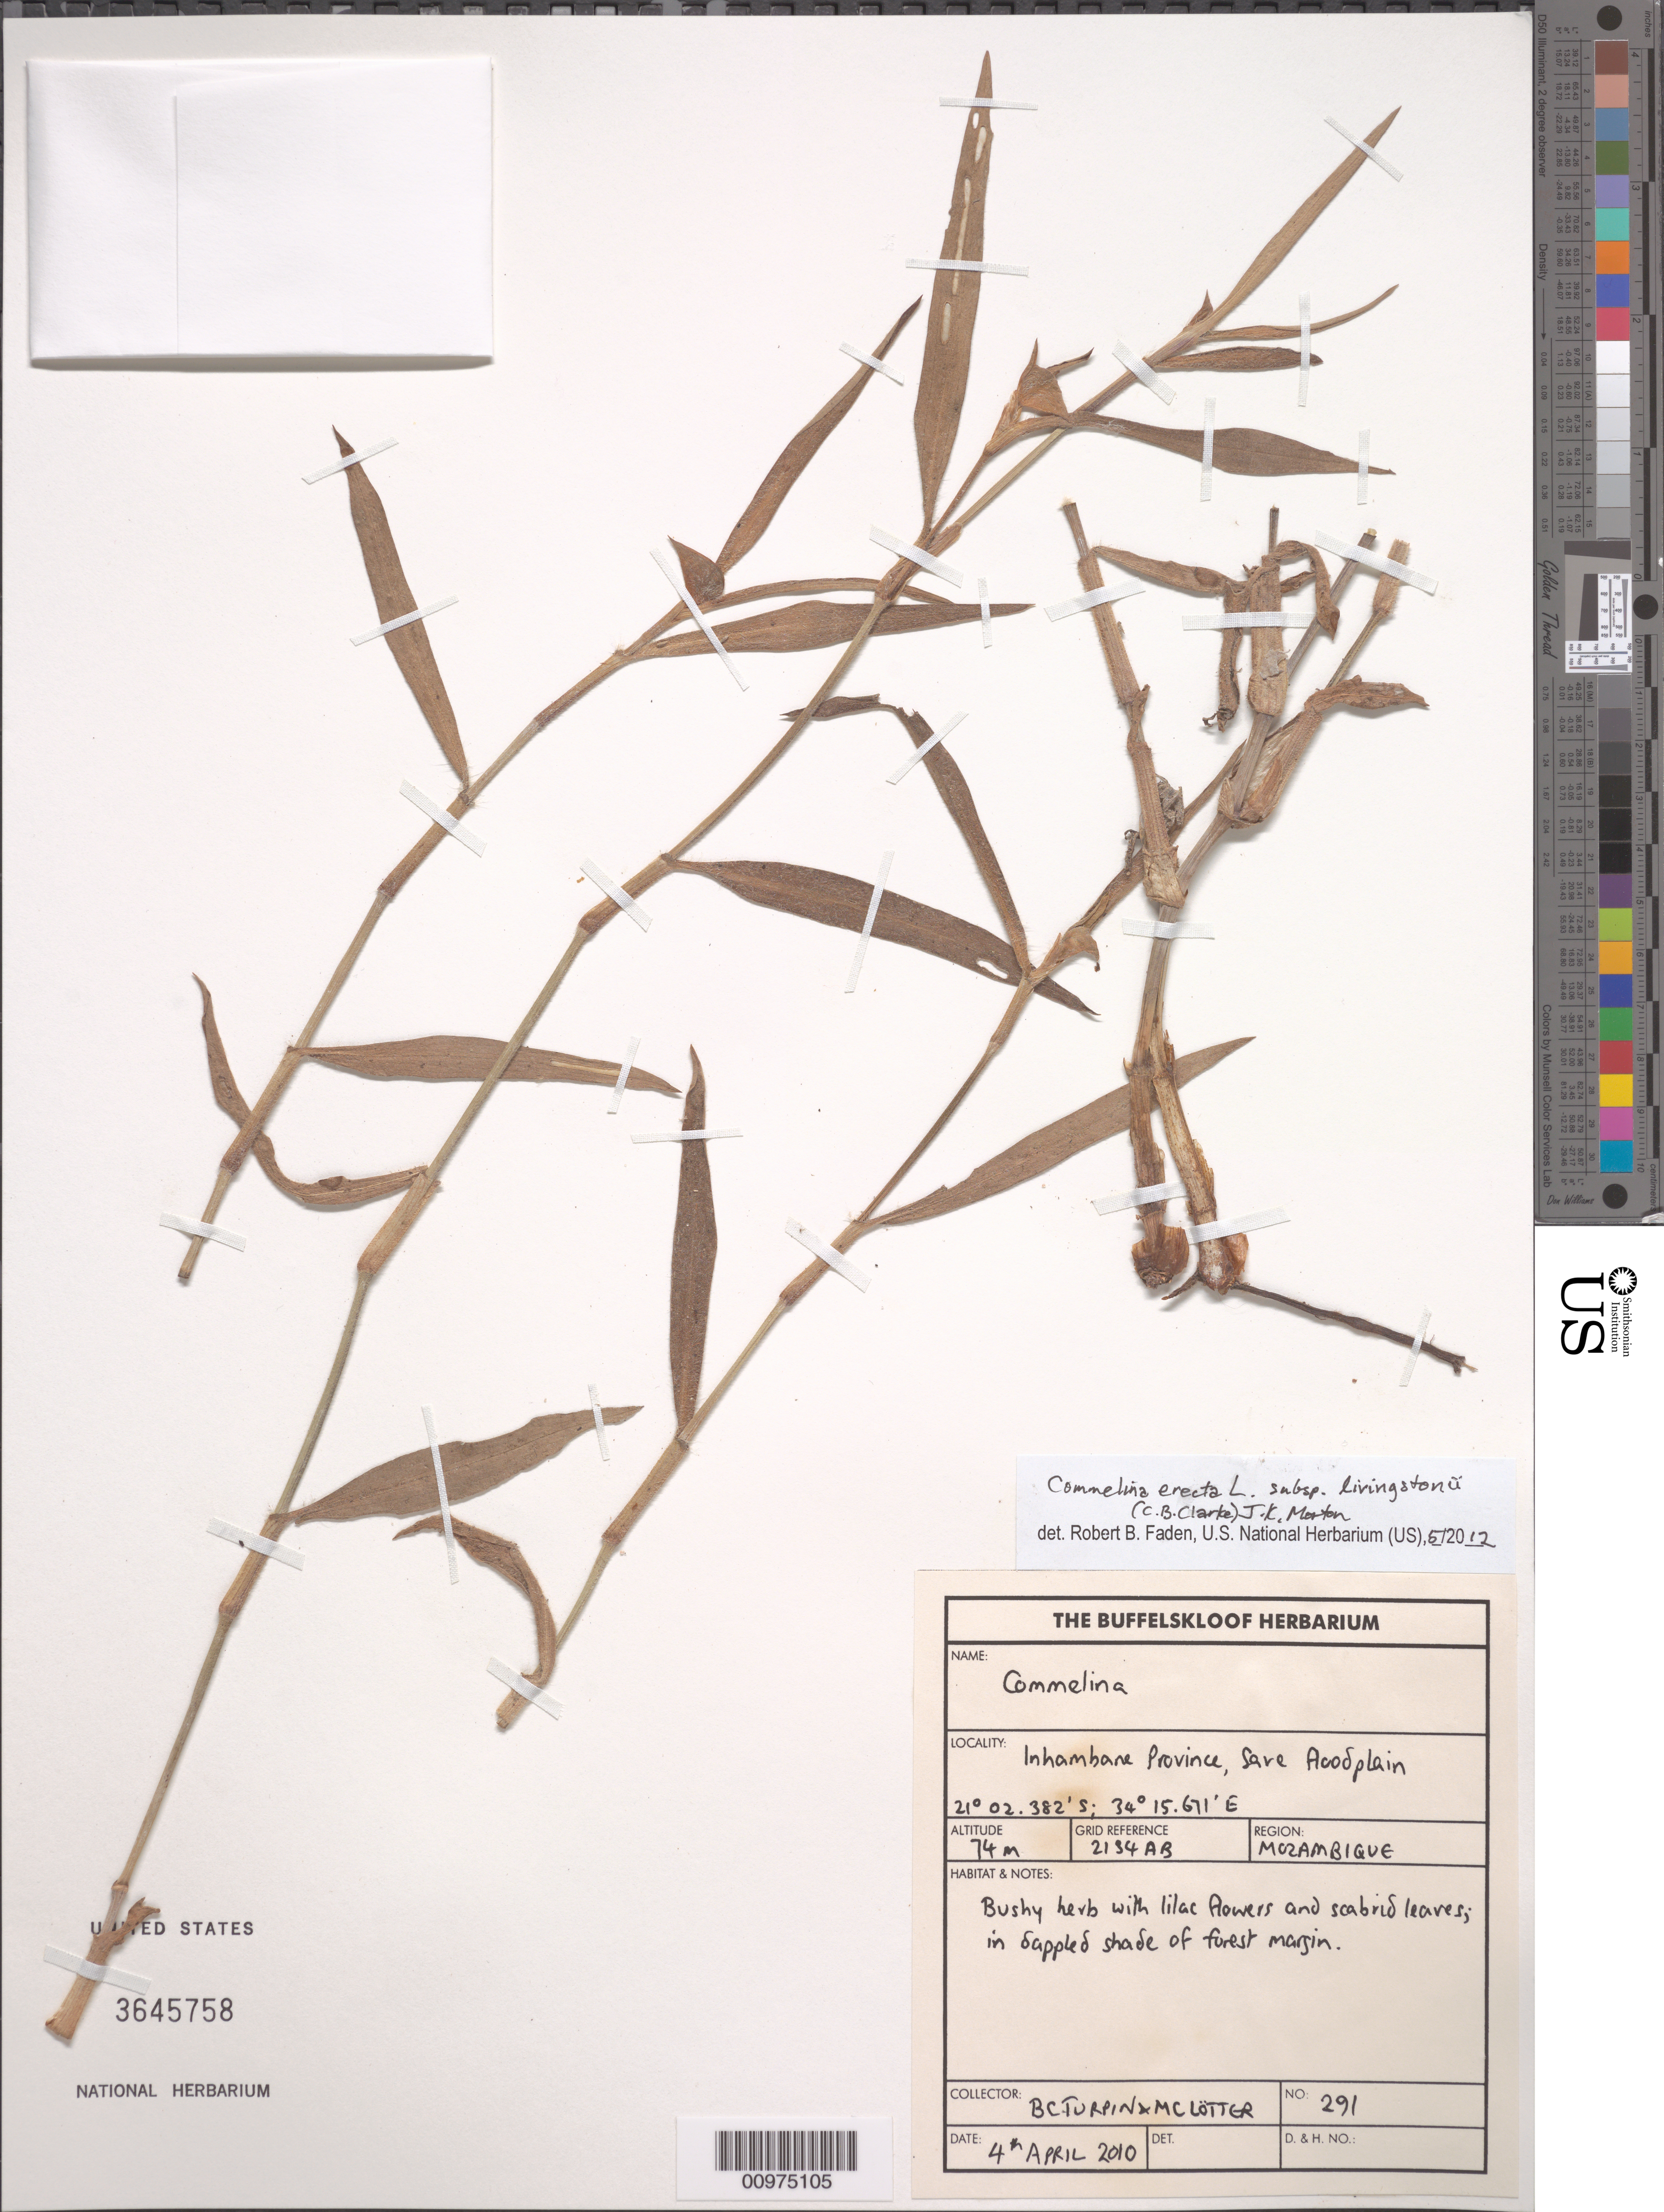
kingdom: Plantae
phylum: Tracheophyta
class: Liliopsida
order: Commelinales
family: Commelinaceae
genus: Commelina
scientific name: Commelina erecta subsp. livingstonii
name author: (C.B. Clarke) J.K. Morton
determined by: Faden, Robert B., (US), Smithsonian Institution - National Museum of Natural History (UNITED STATES)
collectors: B. C. Turpin & M. Lötter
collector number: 291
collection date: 2010-04-04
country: Mozambique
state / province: Inhambane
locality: Save floodplain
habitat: in dappled shade of forest margin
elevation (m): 74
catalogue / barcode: US 3645758